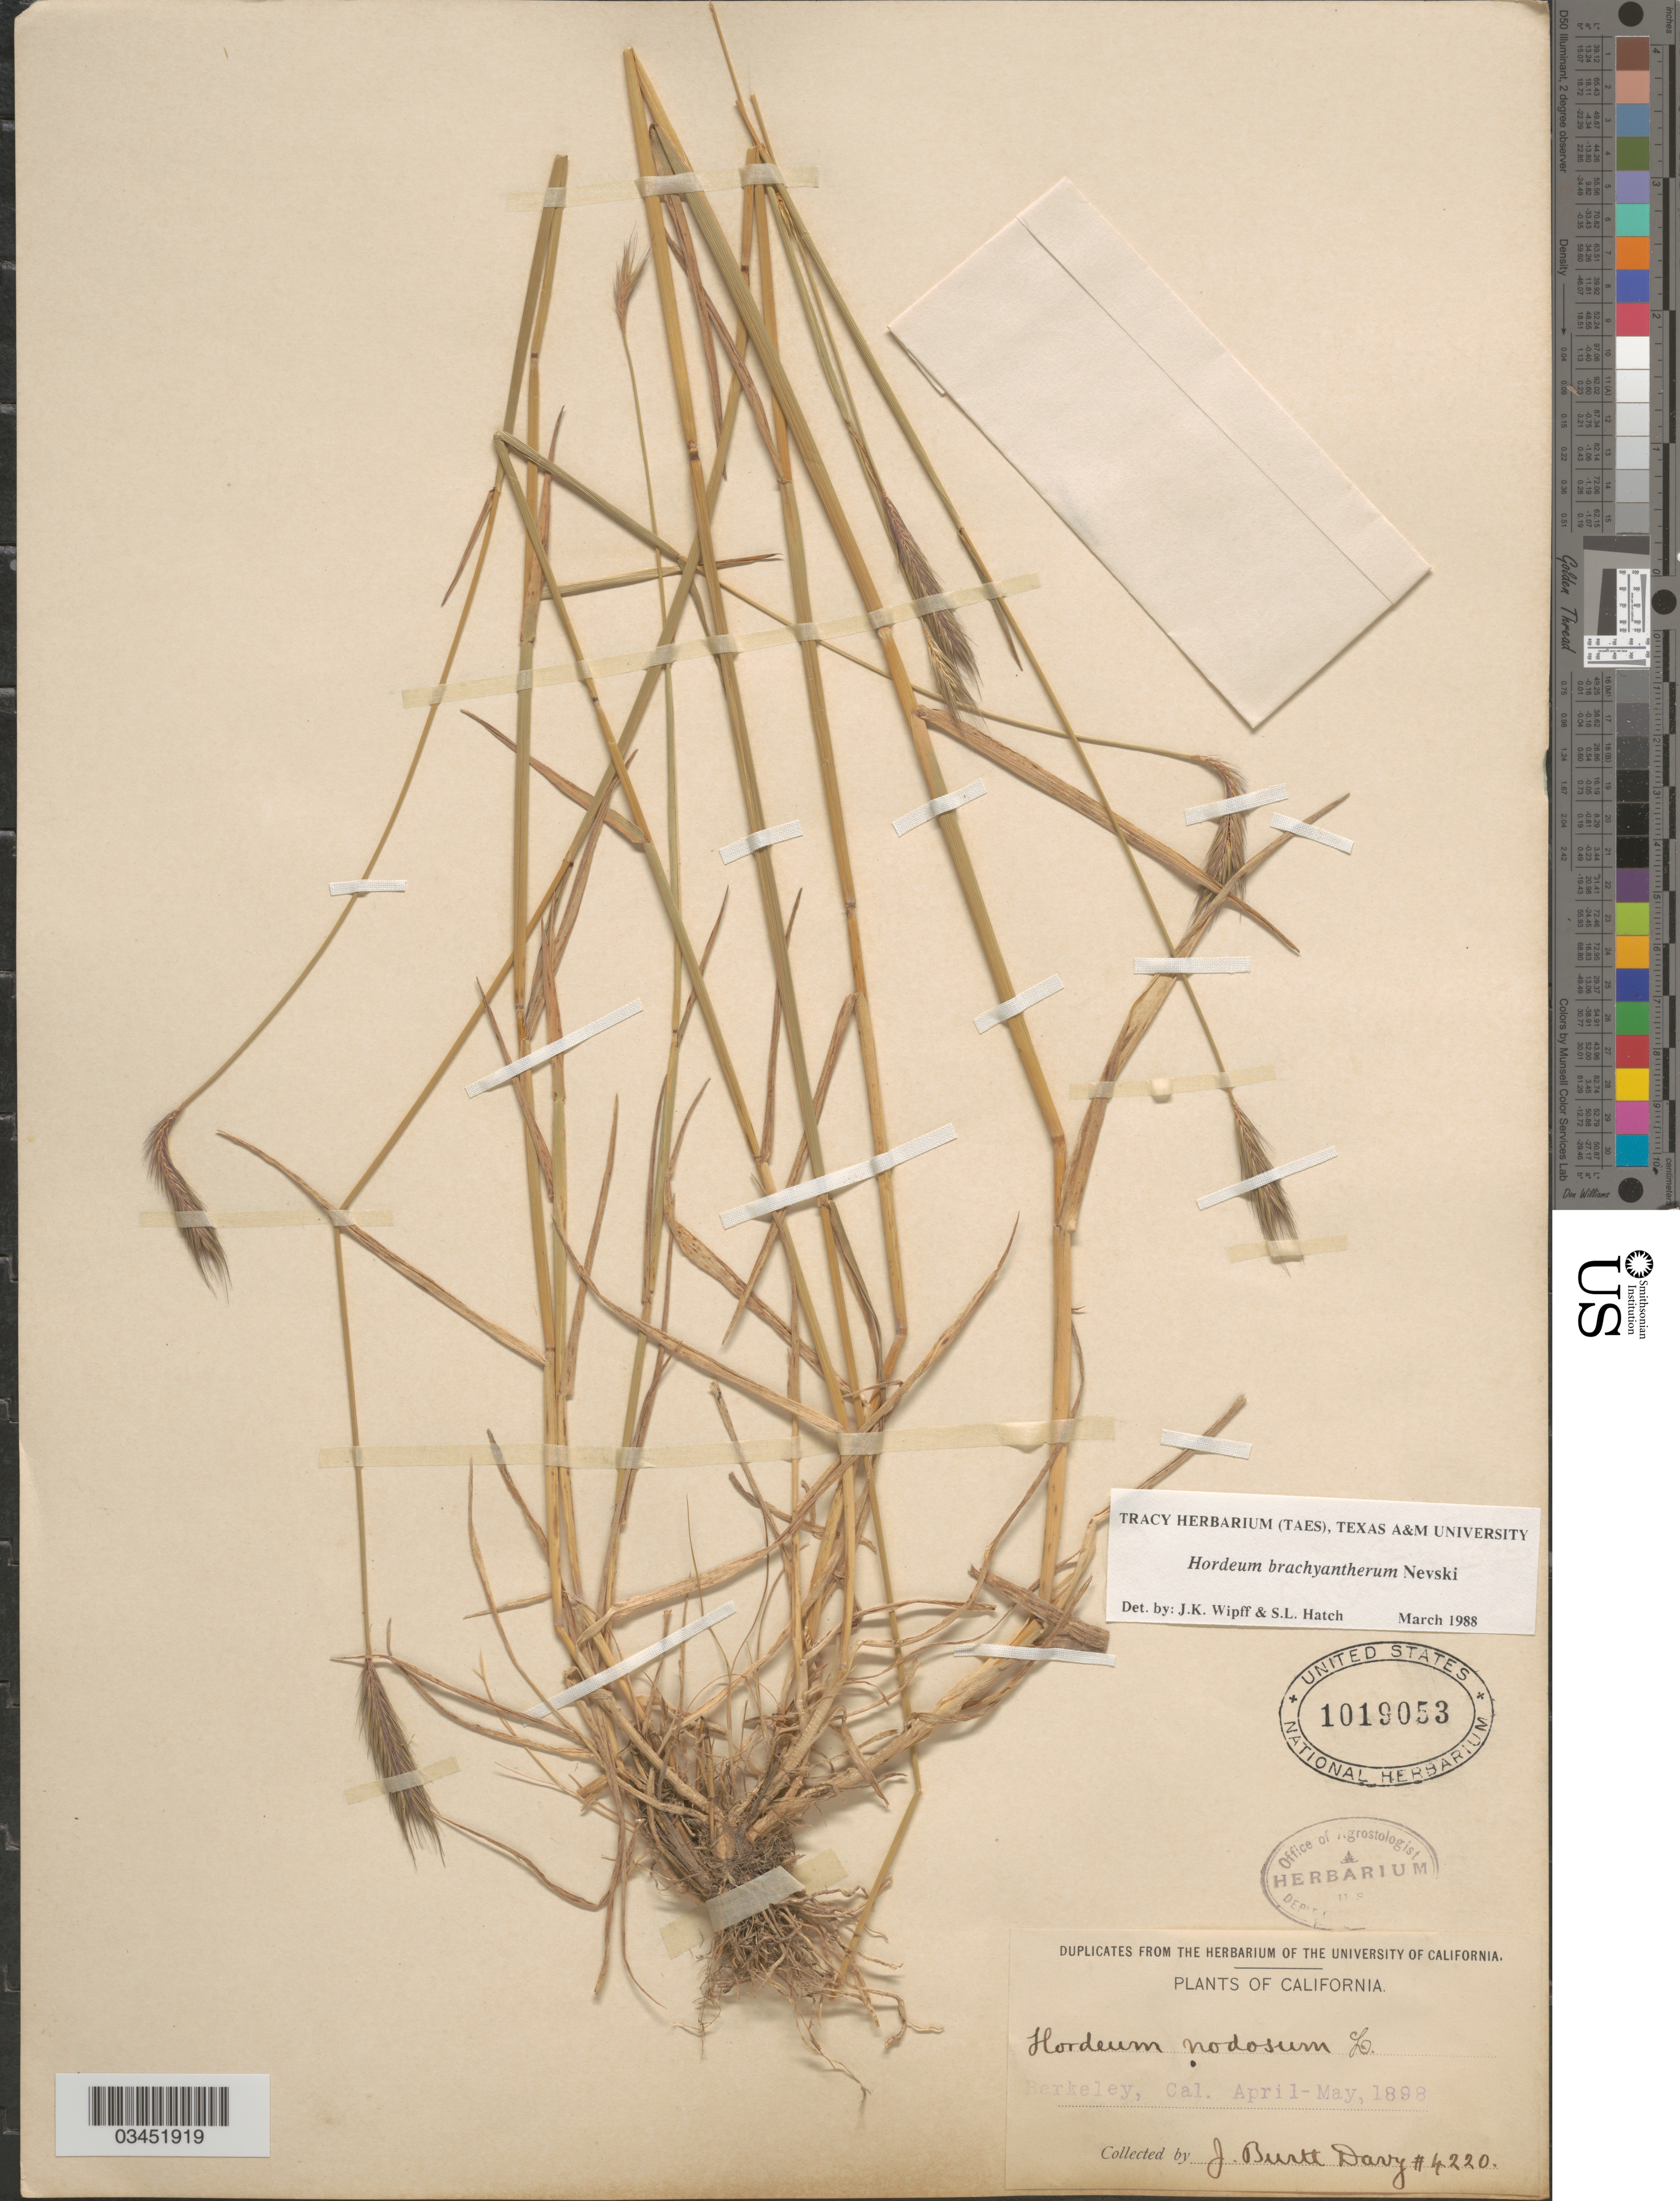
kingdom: Plantae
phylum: Tracheophyta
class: Liliopsida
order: Poales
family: Poaceae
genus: Hordeum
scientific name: Hordeum brachyantherum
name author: Nevski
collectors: J. Burtt Davy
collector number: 4220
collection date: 1898-04/1898-05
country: United States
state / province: California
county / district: Alameda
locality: Berkeley.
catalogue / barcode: US 1019053